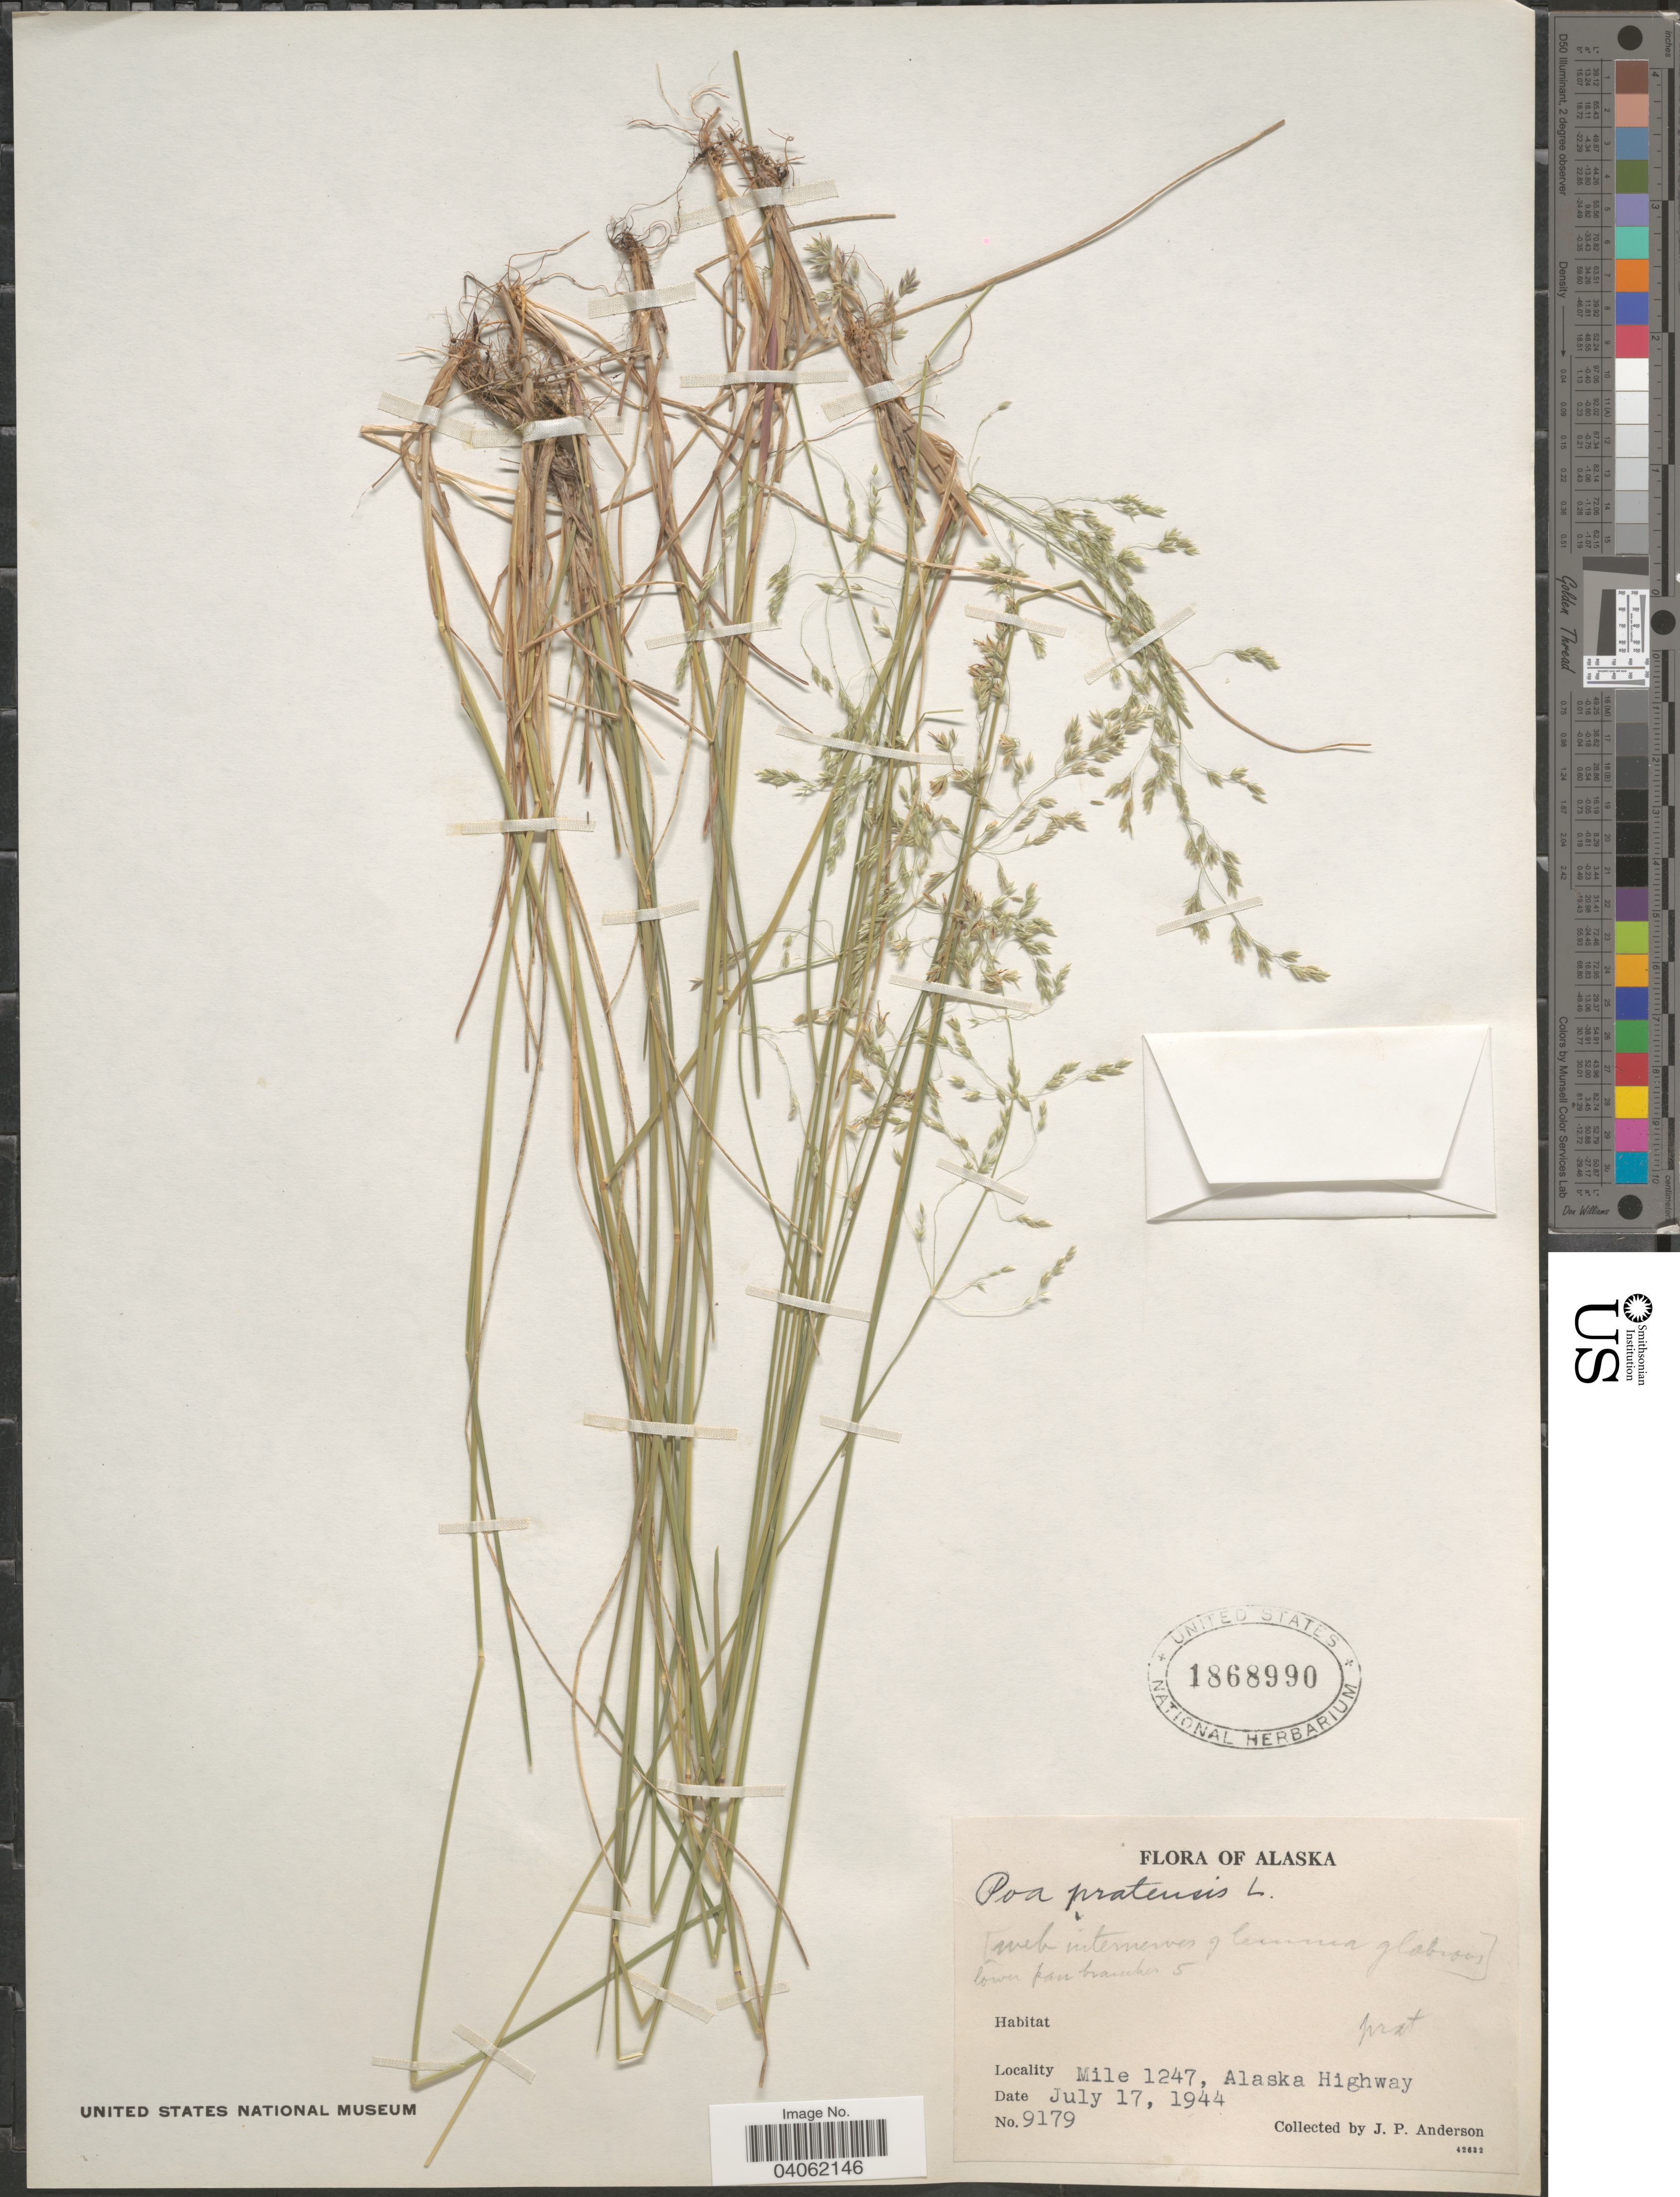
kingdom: Plantae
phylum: Tracheophyta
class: Liliopsida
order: Poales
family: Poaceae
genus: Poa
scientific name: Poa pratensis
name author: L.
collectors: J. P. Anderson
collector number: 9179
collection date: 1944-07-17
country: United States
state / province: Alaska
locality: Mile 1247, Alaska Highway.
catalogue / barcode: US 1868990